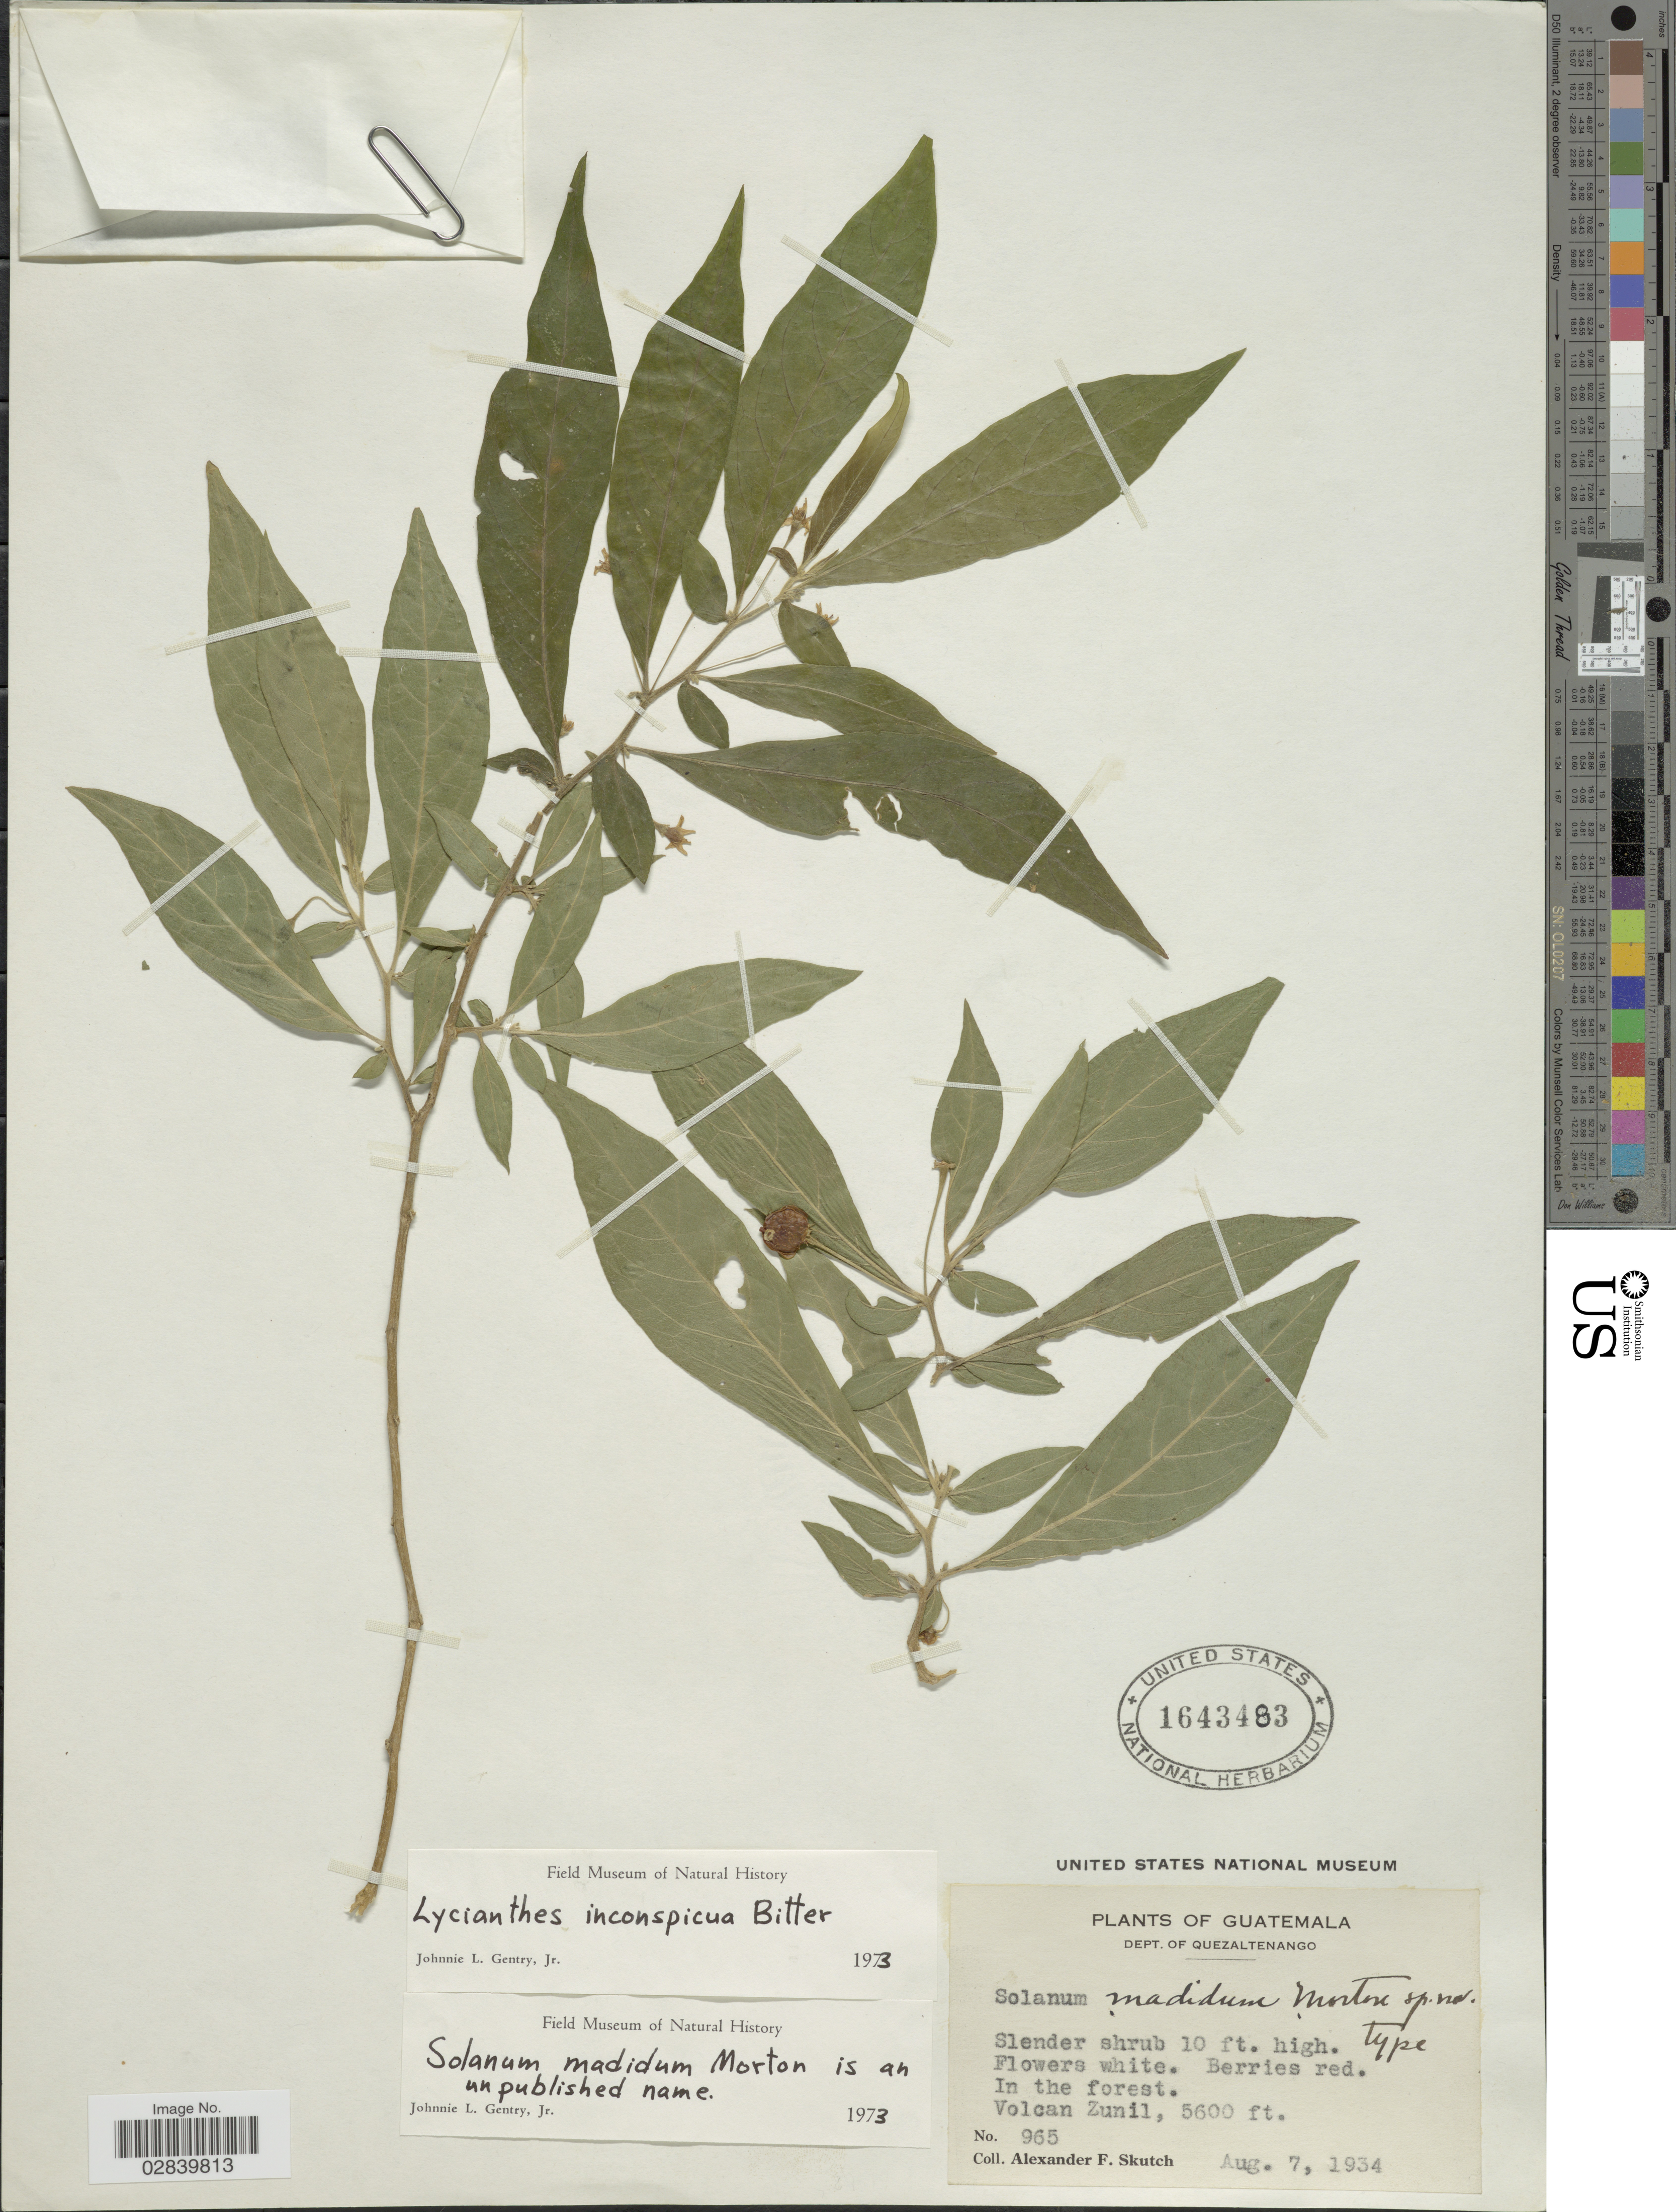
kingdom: Plantae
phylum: Tracheophyta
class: Magnoliopsida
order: Solanales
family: Solanaceae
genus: Lycianthes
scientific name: Lycianthes inconspicua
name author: Bitter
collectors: A. F. Skutch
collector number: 965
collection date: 1934-08-07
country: Guatemala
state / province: Quetzaltenango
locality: In the forest. Volcan Zunil.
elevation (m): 1707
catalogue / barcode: US 1643483